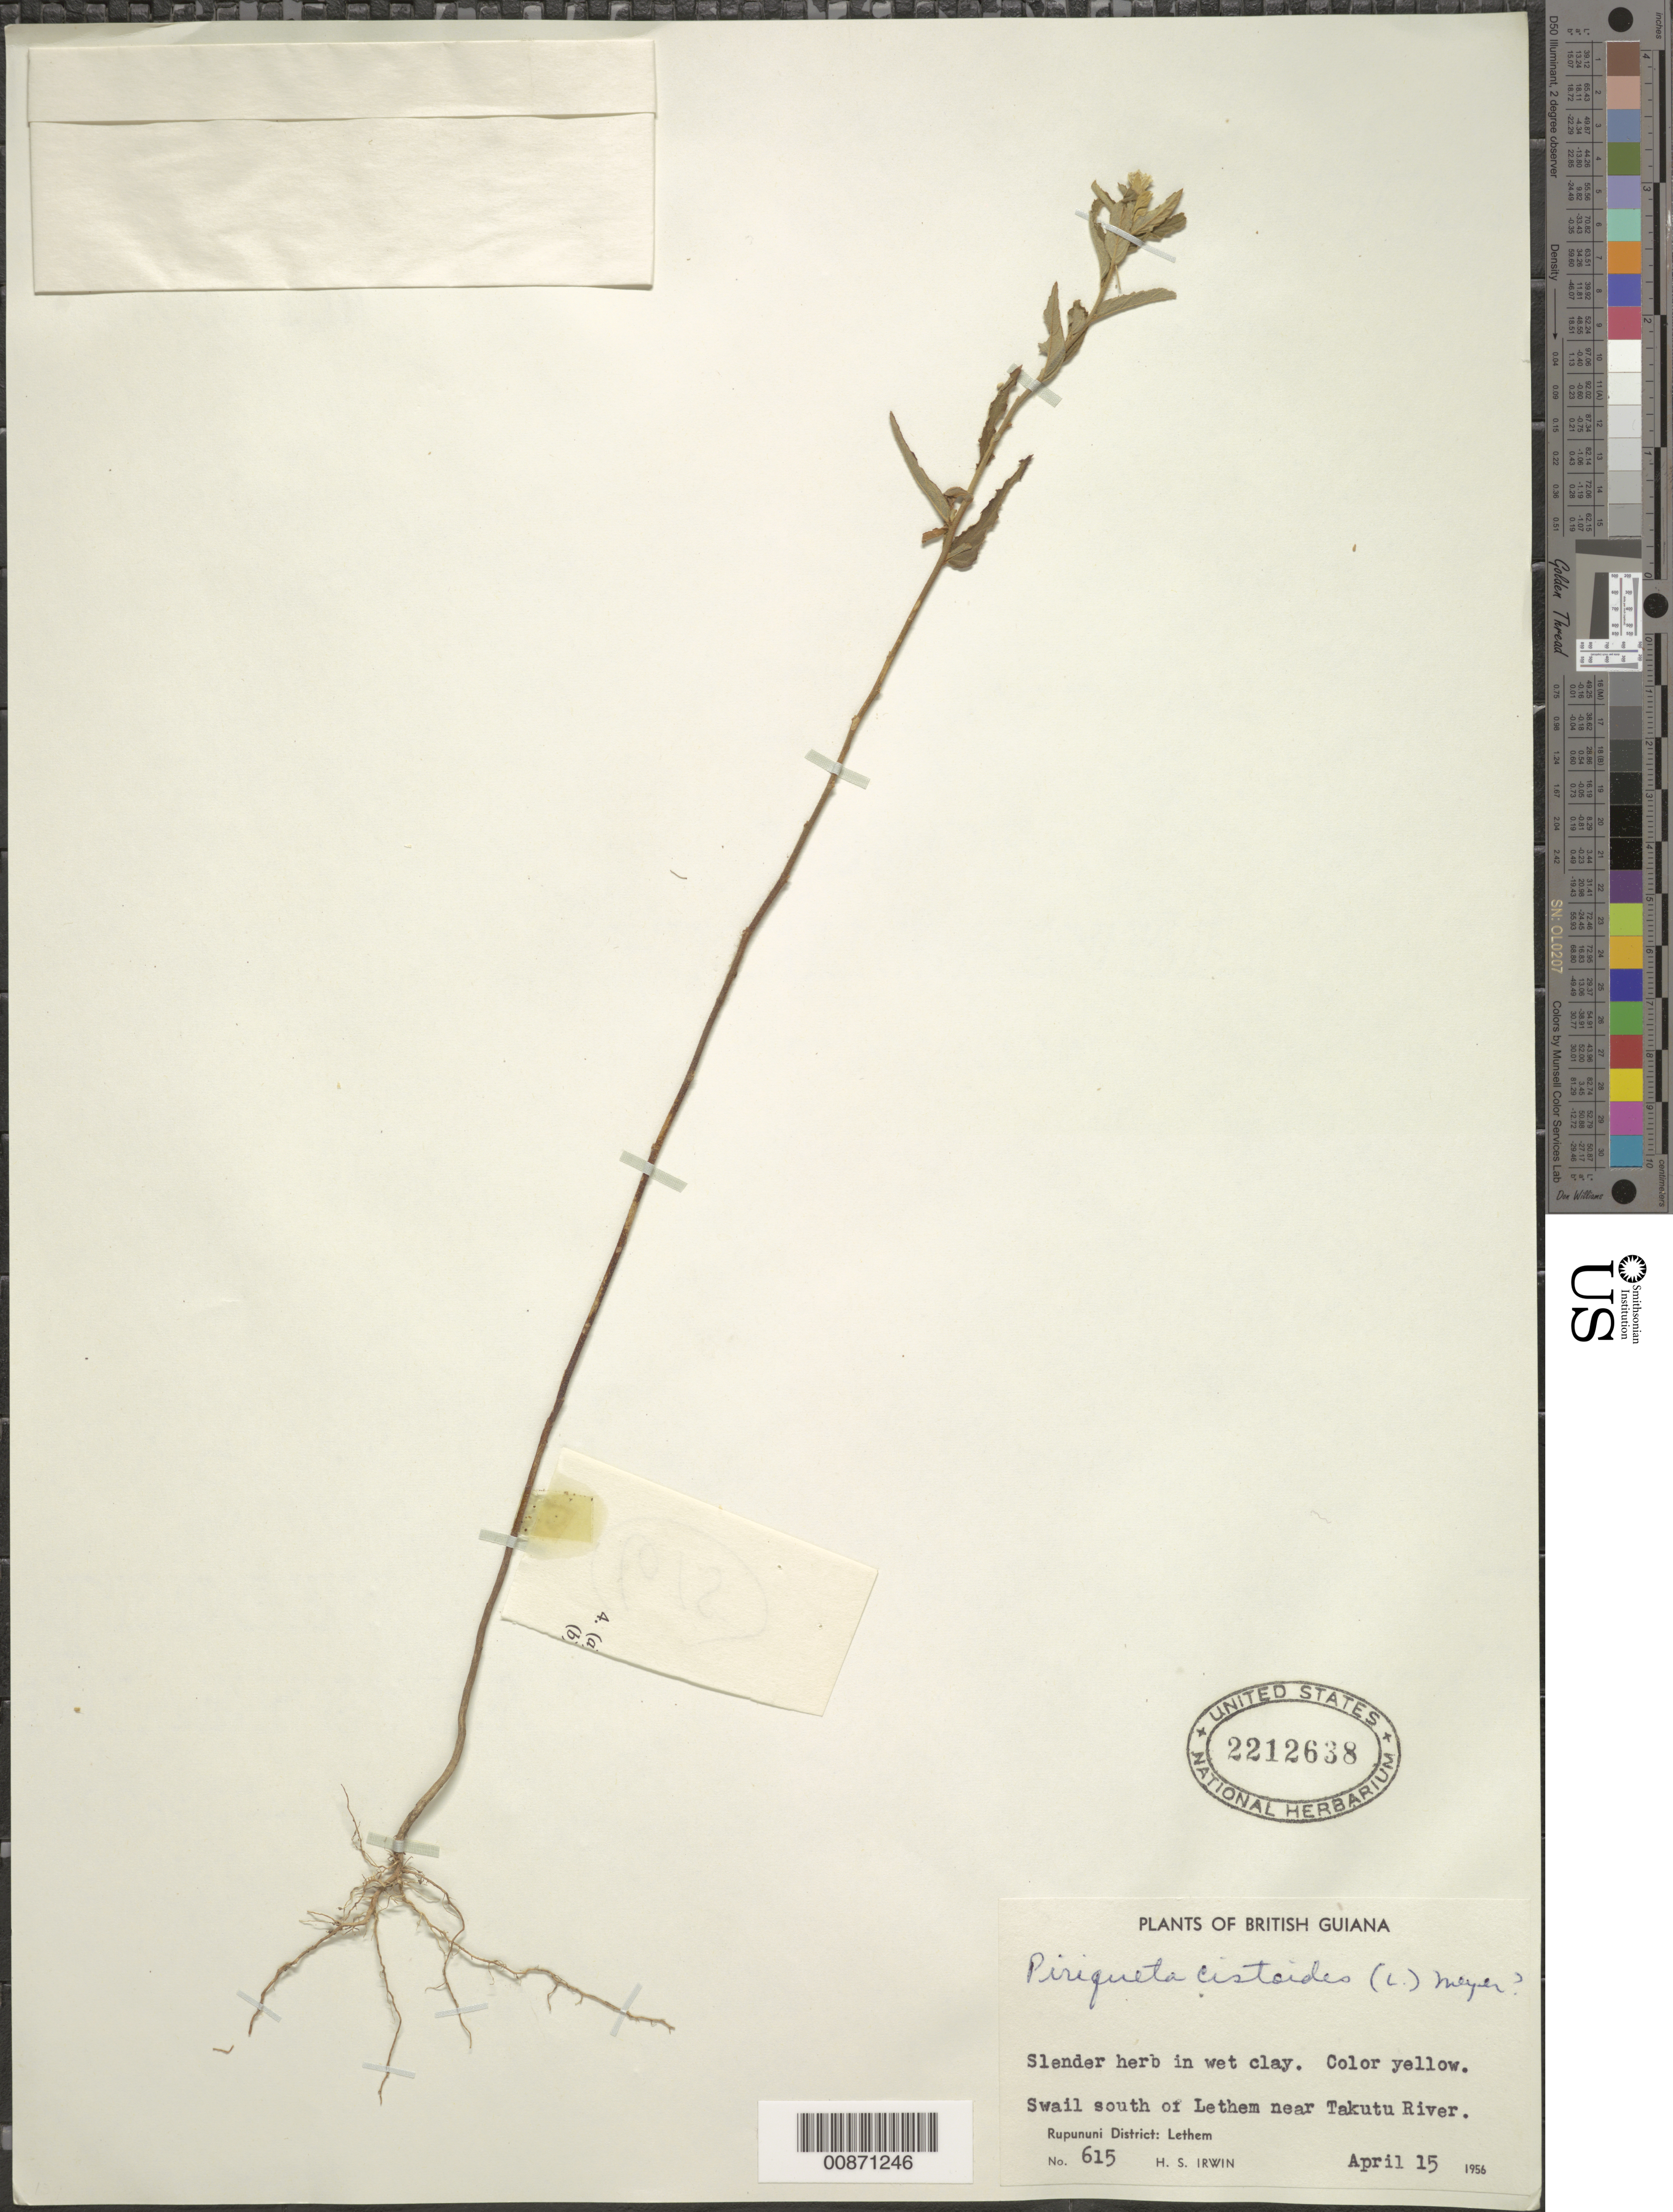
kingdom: Plantae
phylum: Tracheophyta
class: Magnoliopsida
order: Malpighiales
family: Turneraceae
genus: Piriqueta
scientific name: Piriqueta cistoides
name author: (L.) Griseb.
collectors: H. Irwin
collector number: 615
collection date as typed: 15-Apr-56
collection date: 1956-04-15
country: Guyana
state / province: U. Takutu-U. Essequibo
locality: Rupununi Dist., S of Lethem, near Takutu River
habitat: Swail, in wet clay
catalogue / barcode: US 2212638